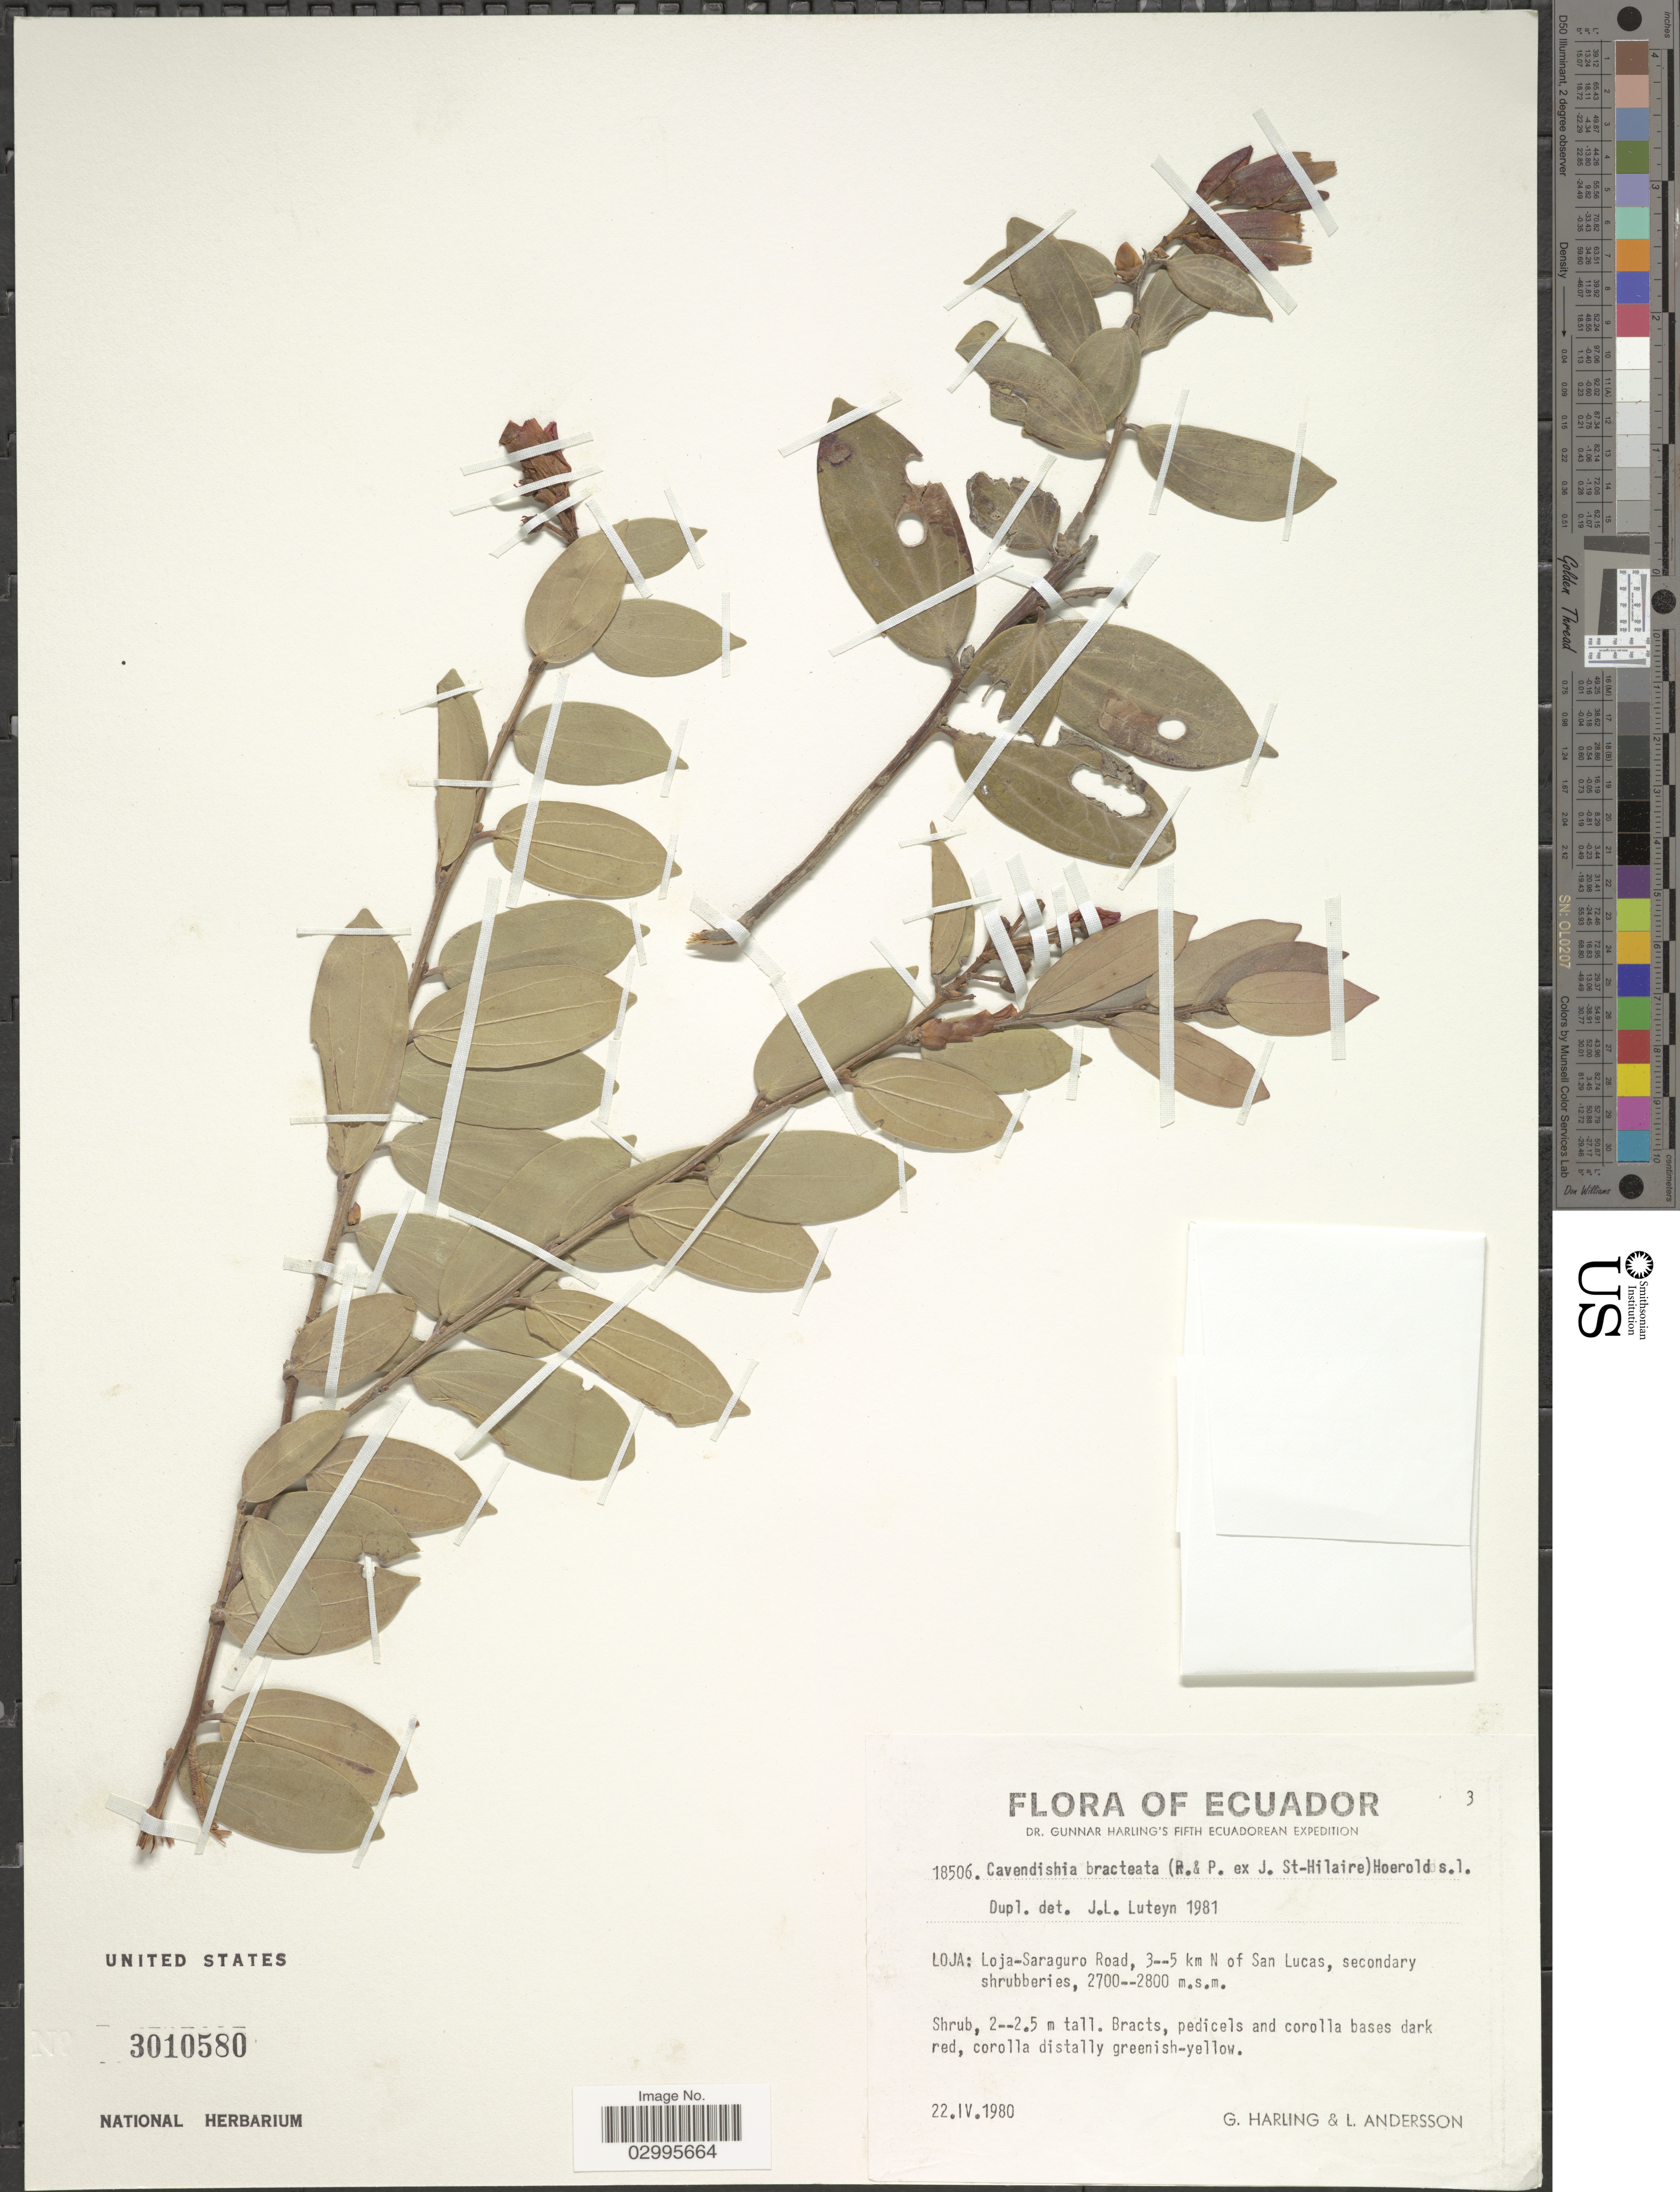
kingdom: Plantae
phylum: Tracheophyta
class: Magnoliopsida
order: Ericales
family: Ericaceae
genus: Cavendishia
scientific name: Cavendishia bracteata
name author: (Ruiz & Pav. ex J. St.-Hil.) Hoerold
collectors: G. Harling & L. Andersson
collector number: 18506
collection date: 1980-04-22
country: Ecuador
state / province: Loja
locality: Loja-Saraguro Road, 3--5 km N of San Lucas.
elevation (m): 2700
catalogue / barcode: US 3010580